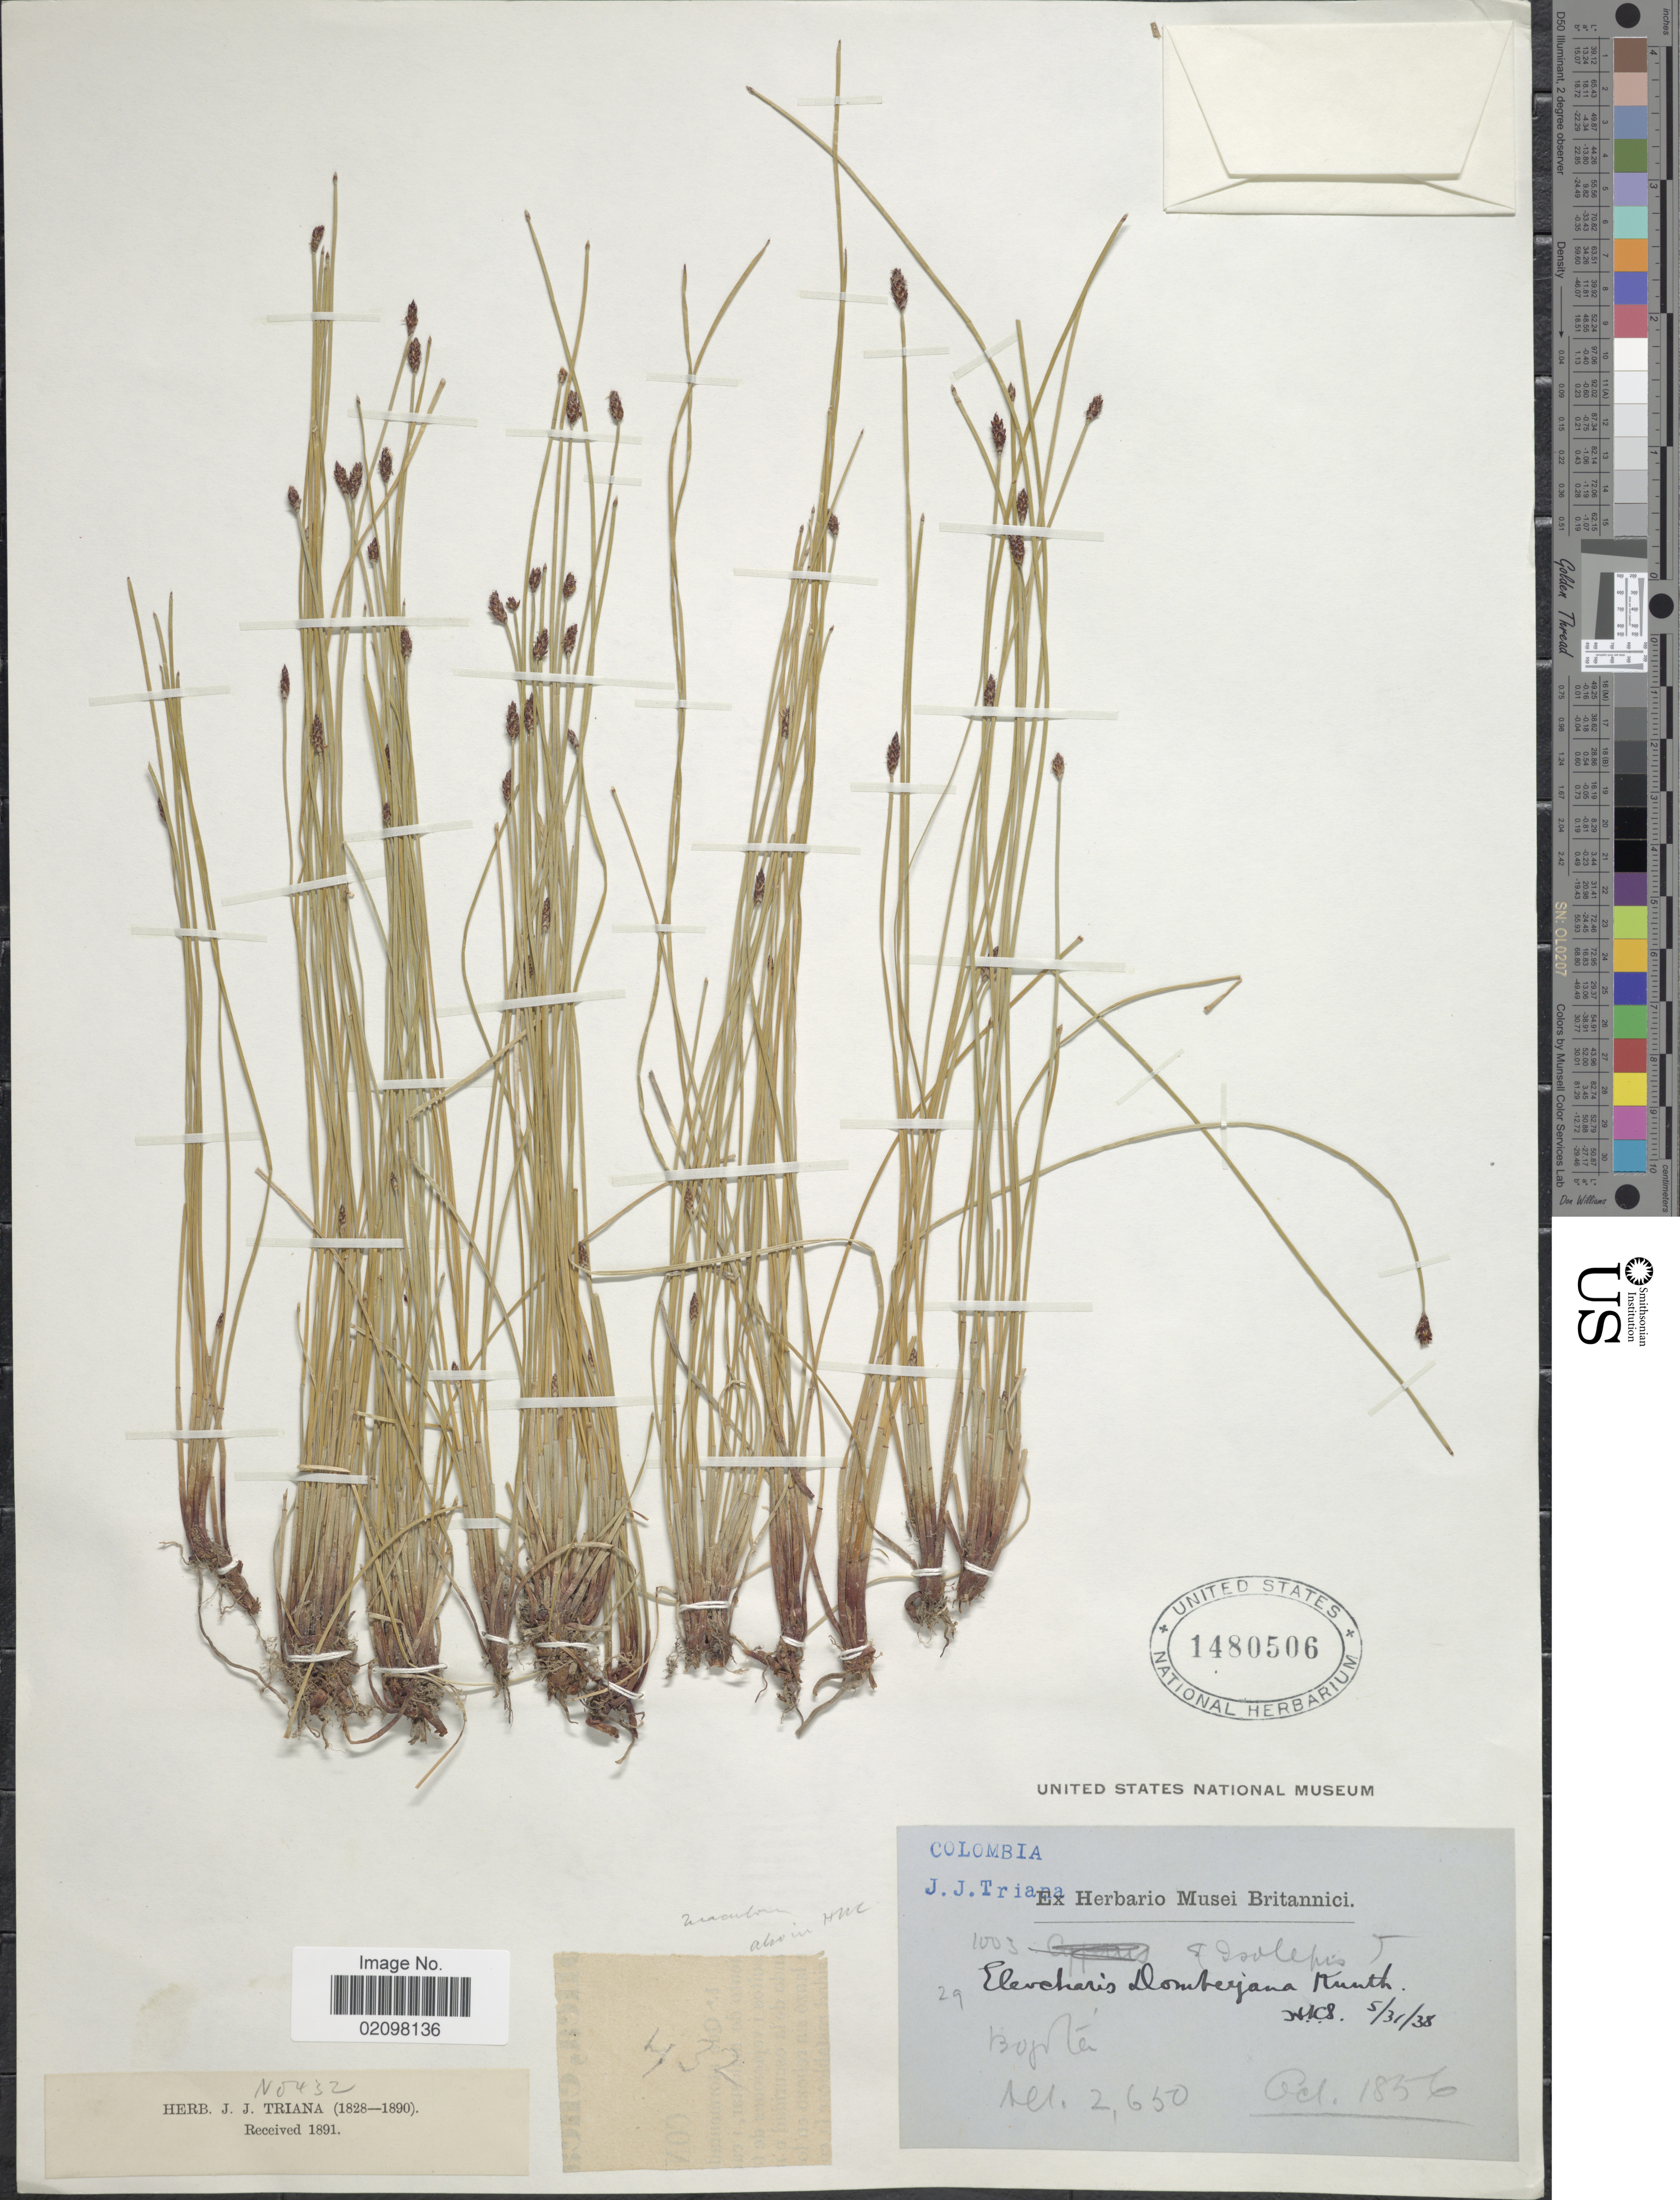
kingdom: Plantae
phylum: Tracheophyta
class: Liliopsida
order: Poales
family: Cyperaceae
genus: Eleocharis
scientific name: Eleocharis dombeyana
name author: Kunth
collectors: J. J. Triana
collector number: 29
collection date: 1856-10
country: Colombia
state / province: Bogota D.C.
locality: Bogotá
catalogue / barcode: US 1480506